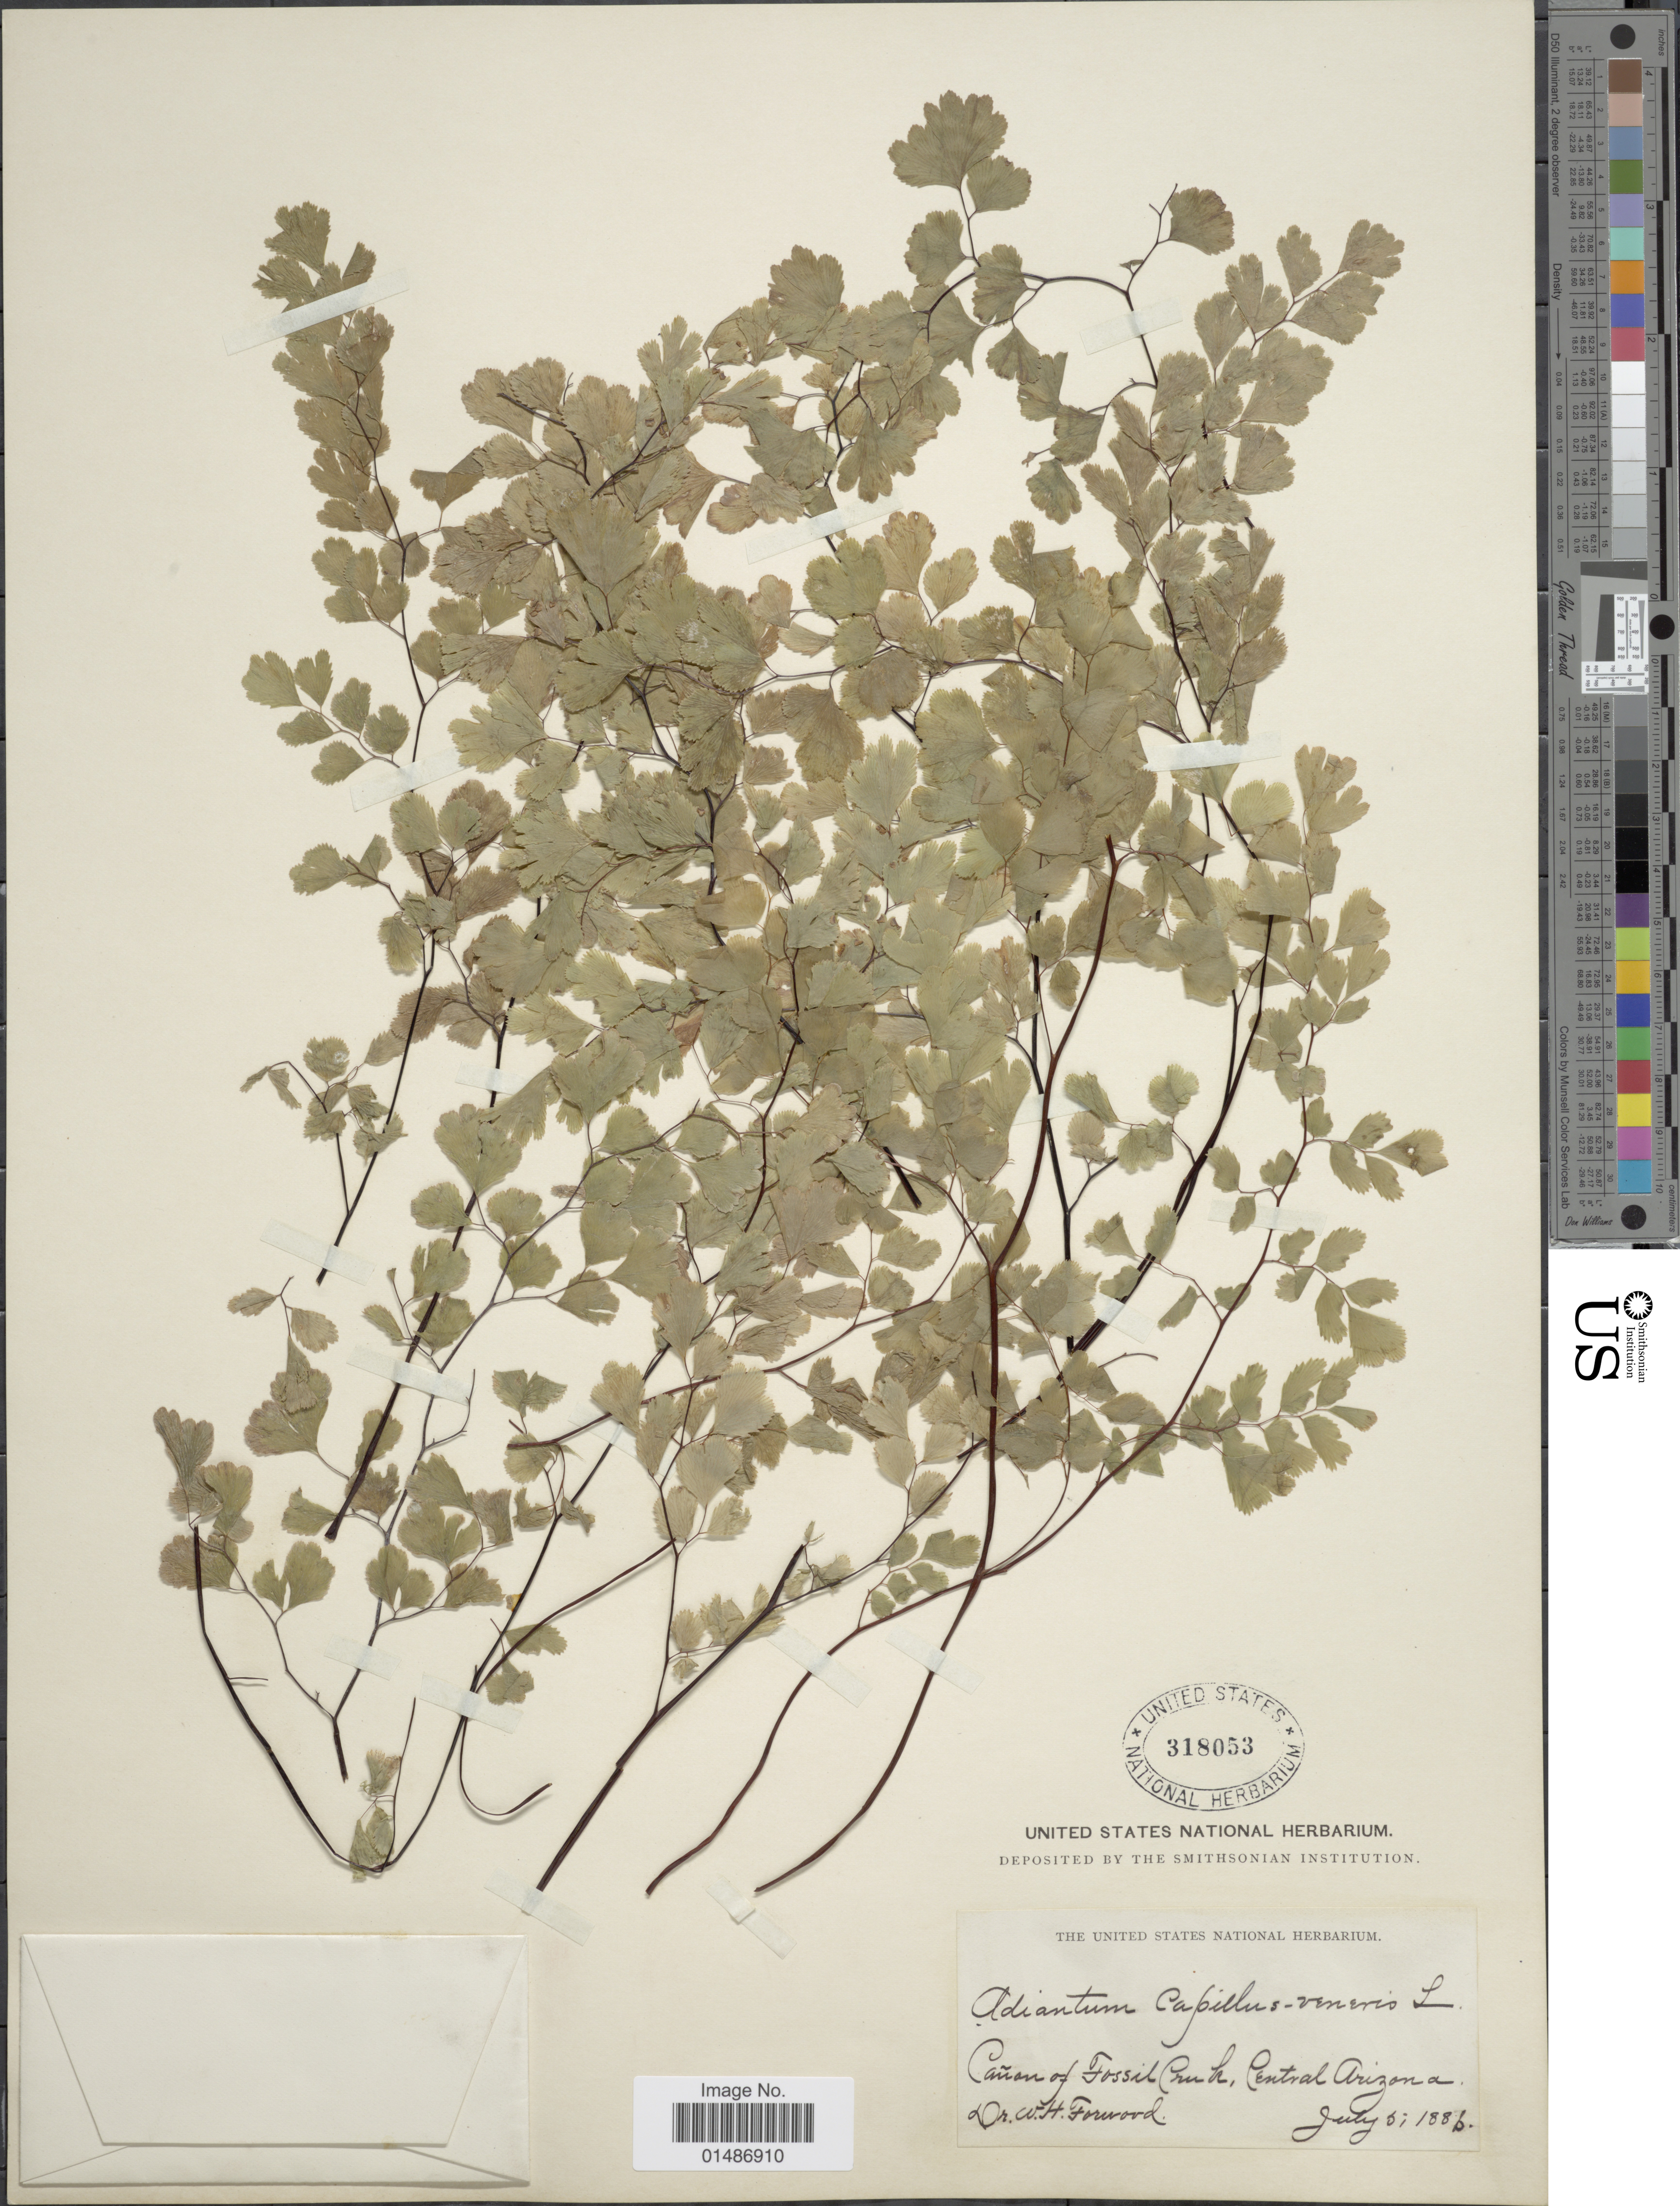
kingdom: Plantae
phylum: Tracheophyta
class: Polypodiopsida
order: Polypodiales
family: Pteridaceae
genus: Adiantum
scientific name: Adiantum capillus-veneris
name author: L.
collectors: W. Forwood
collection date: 1886-07-05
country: United States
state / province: Arizona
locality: Cañon of Fossil Creek, Central Arizona.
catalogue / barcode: US 318053